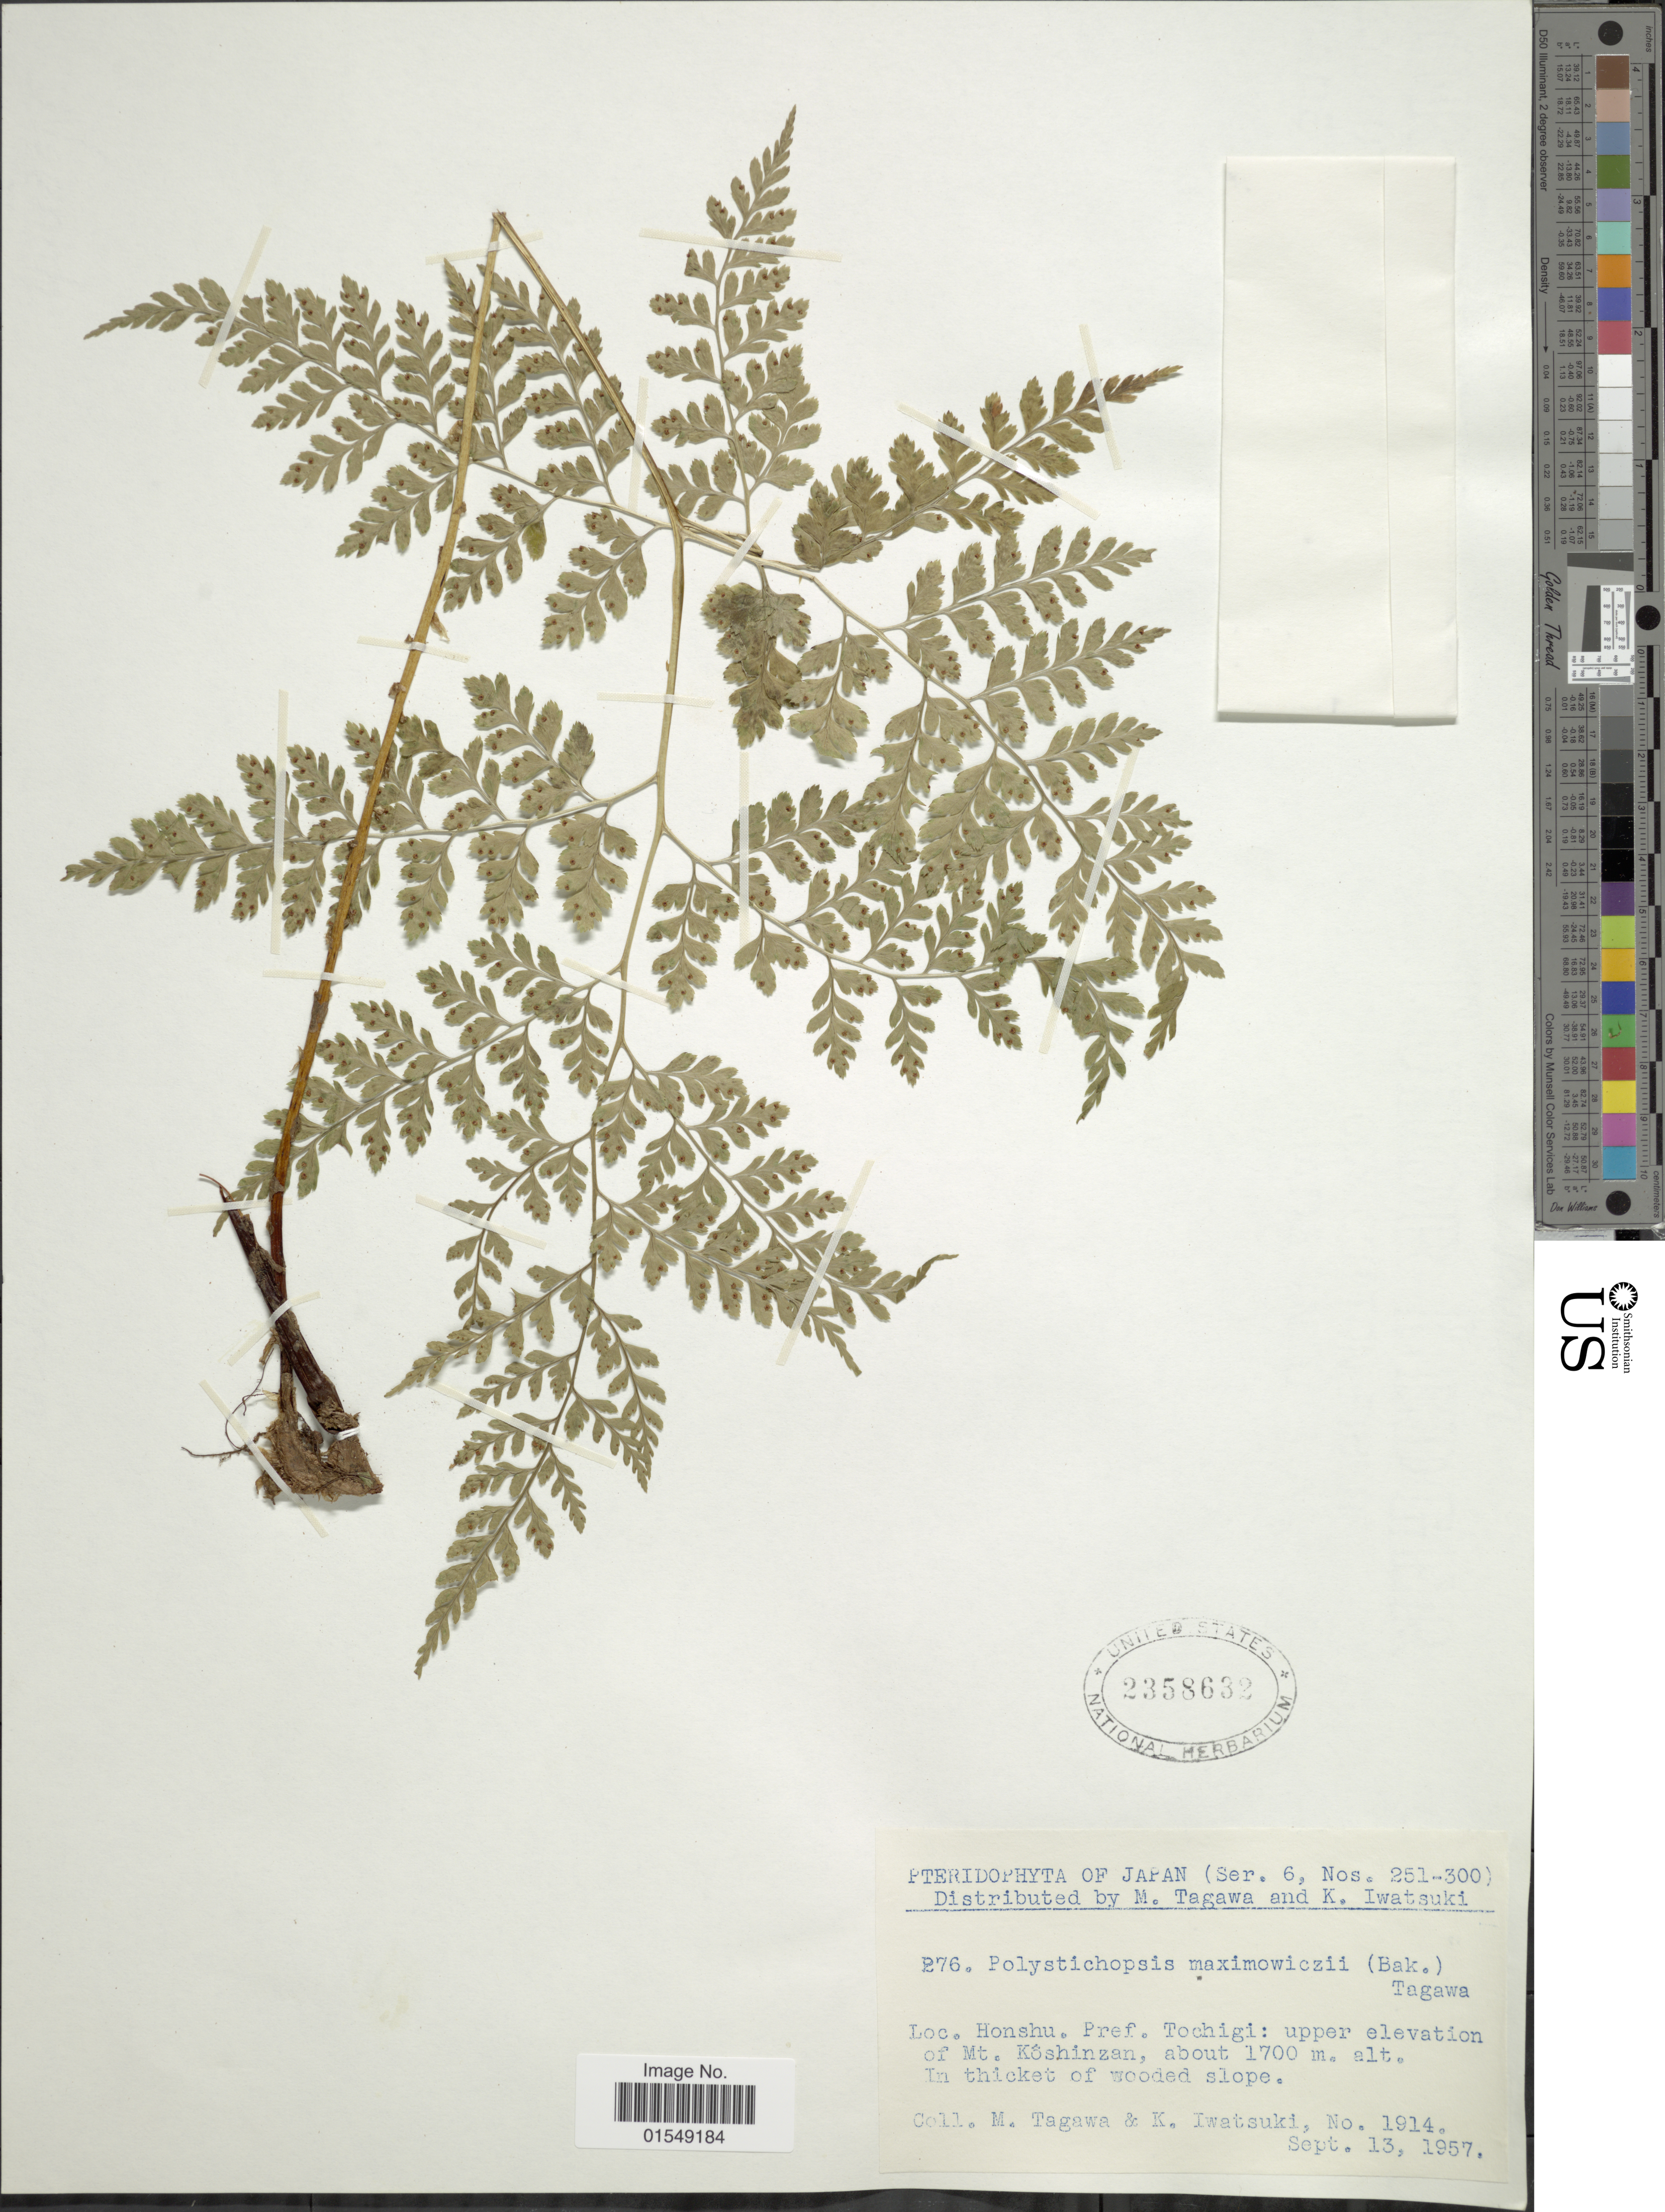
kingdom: Plantae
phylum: Tracheophyta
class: Polypodiopsida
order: Polypodiales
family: Dryopteridaceae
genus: Arachniodes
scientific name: Arachniodes maximowiczii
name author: (Baker) Ohwi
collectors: M. Tagawa & K. Iwatsuki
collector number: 1914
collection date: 1957-09-13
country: Japan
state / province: Totigi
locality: Honshu, Pref. Tochigi: upper elevation of Mt. Kôshinzan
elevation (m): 1700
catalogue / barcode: US 2358632